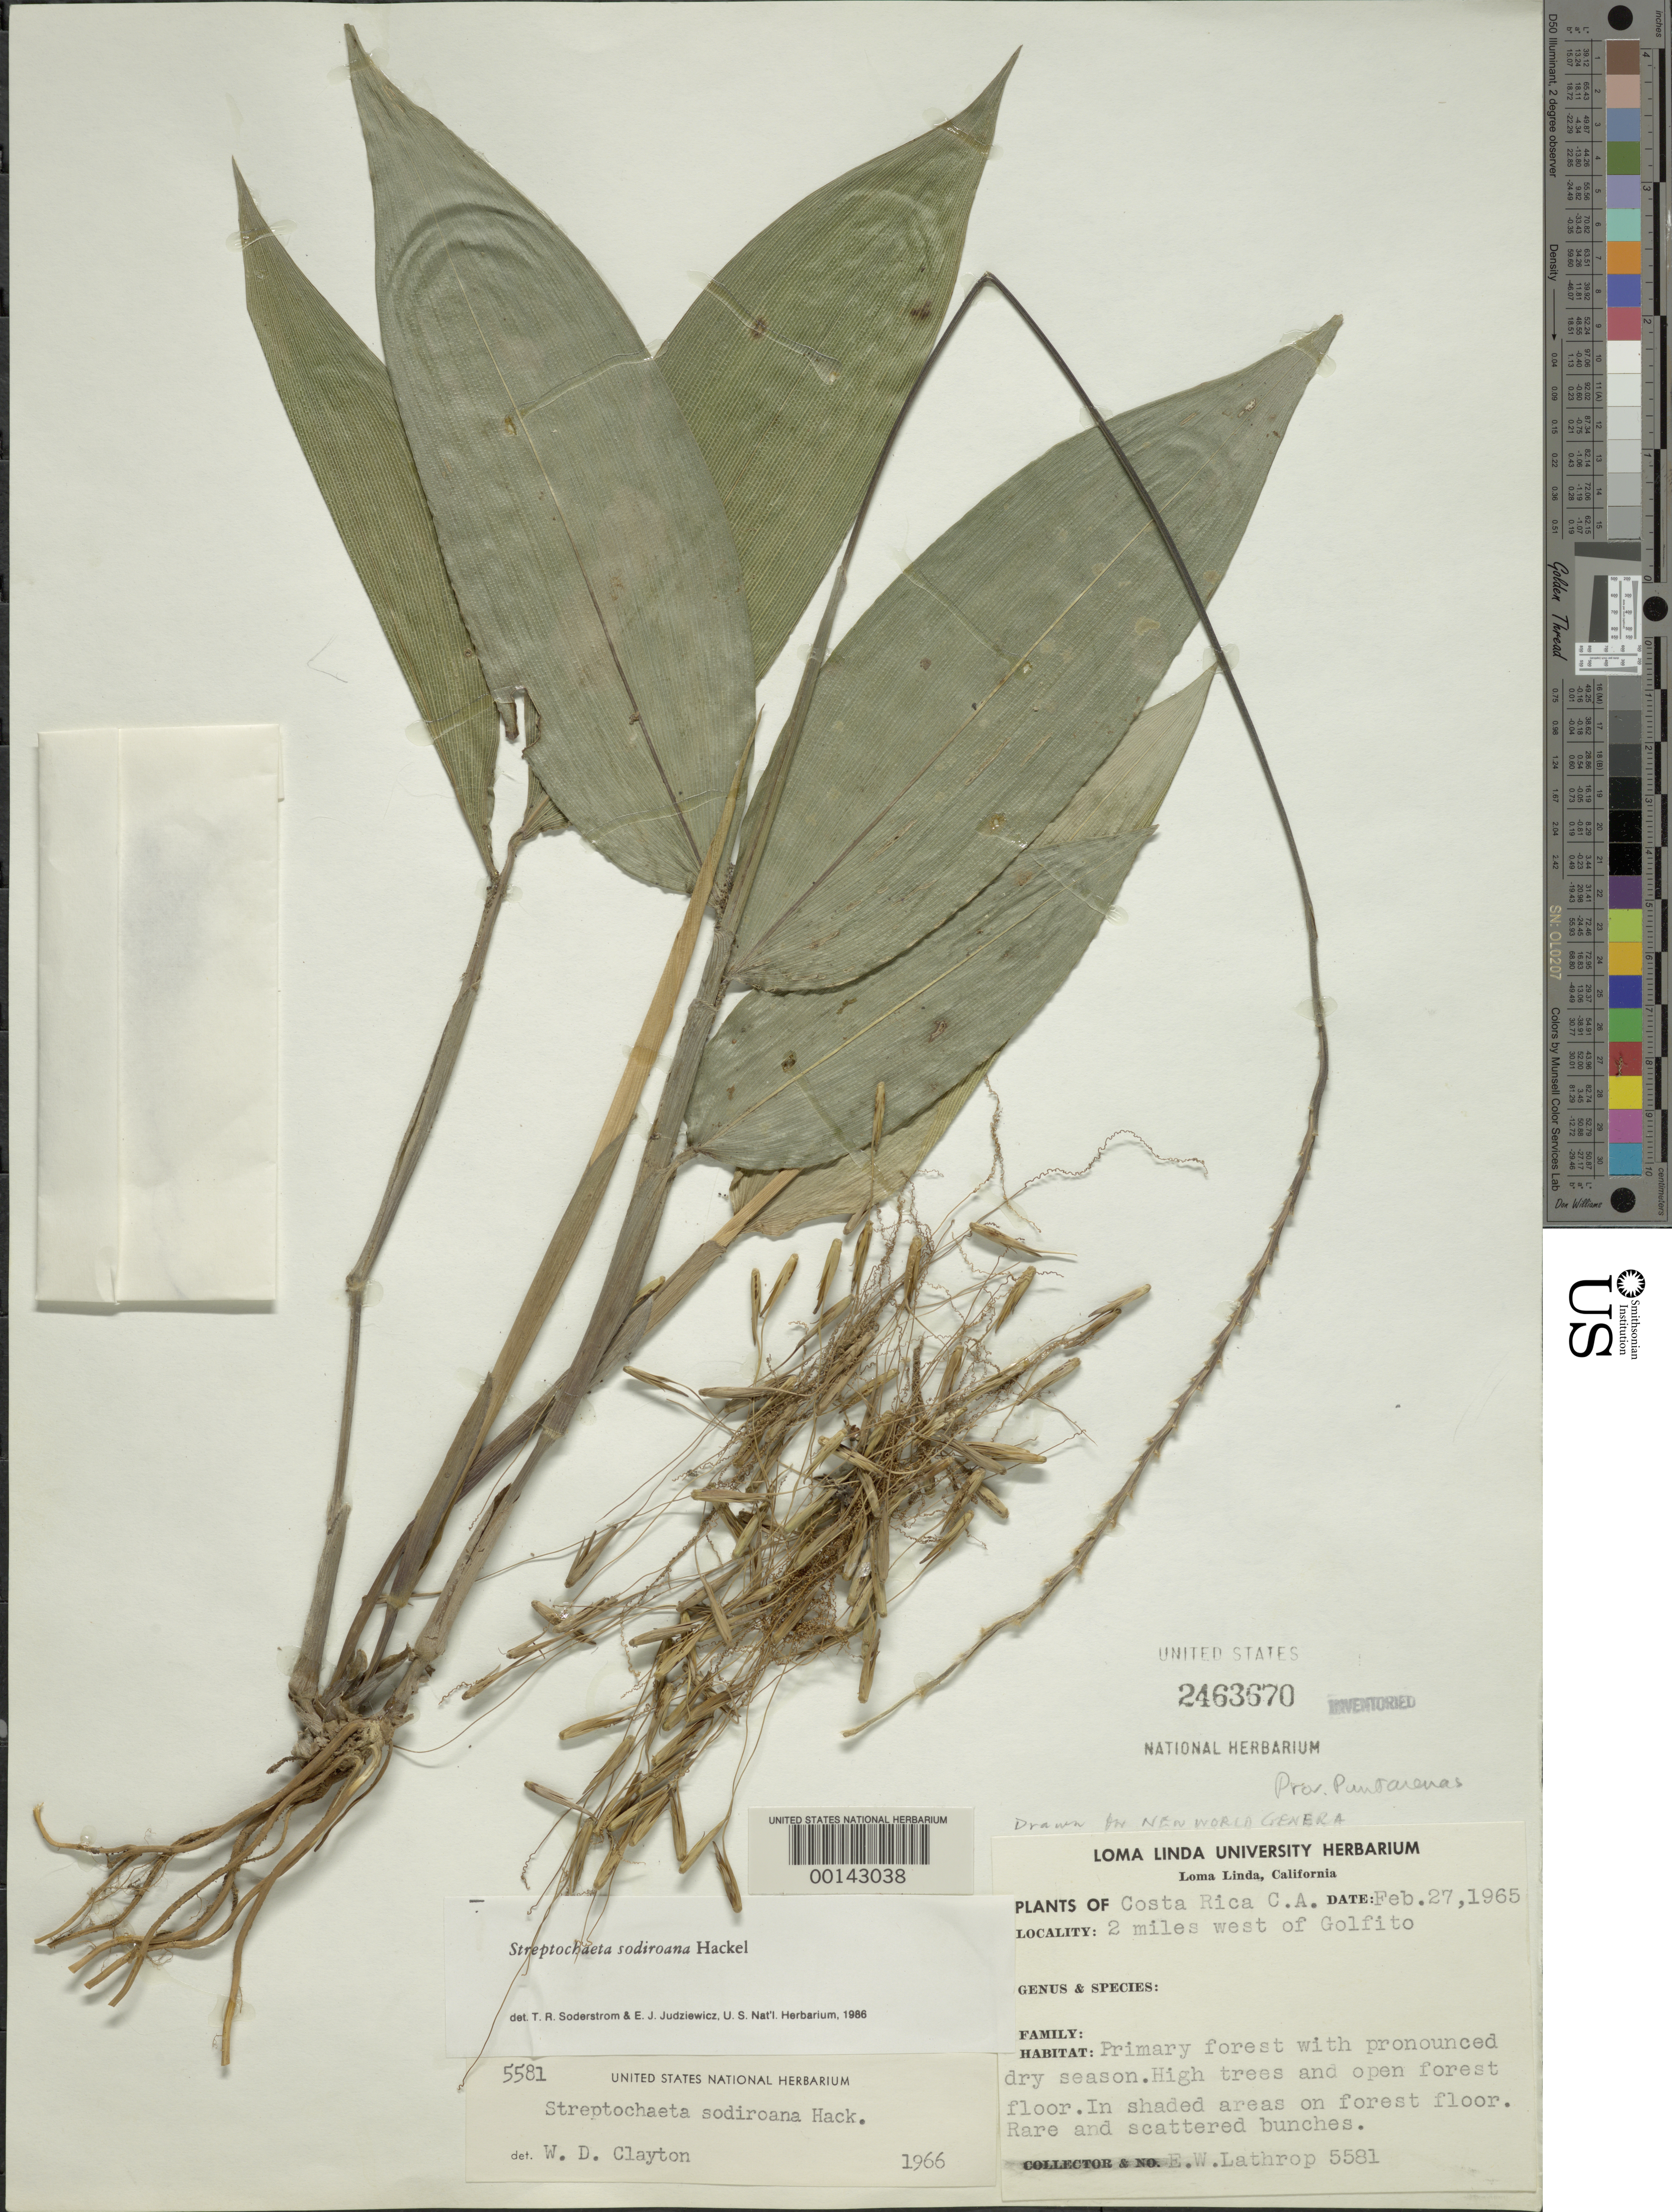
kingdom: Plantae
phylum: Tracheophyta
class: Liliopsida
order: Poales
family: Poaceae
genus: Streptochaeta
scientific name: Streptochaeta sodiroana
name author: Hack.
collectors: E. W. Lathrop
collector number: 5581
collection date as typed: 27 Feb 1965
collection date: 1965-02-27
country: Costa Rica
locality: Golfito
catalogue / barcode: US 2463670